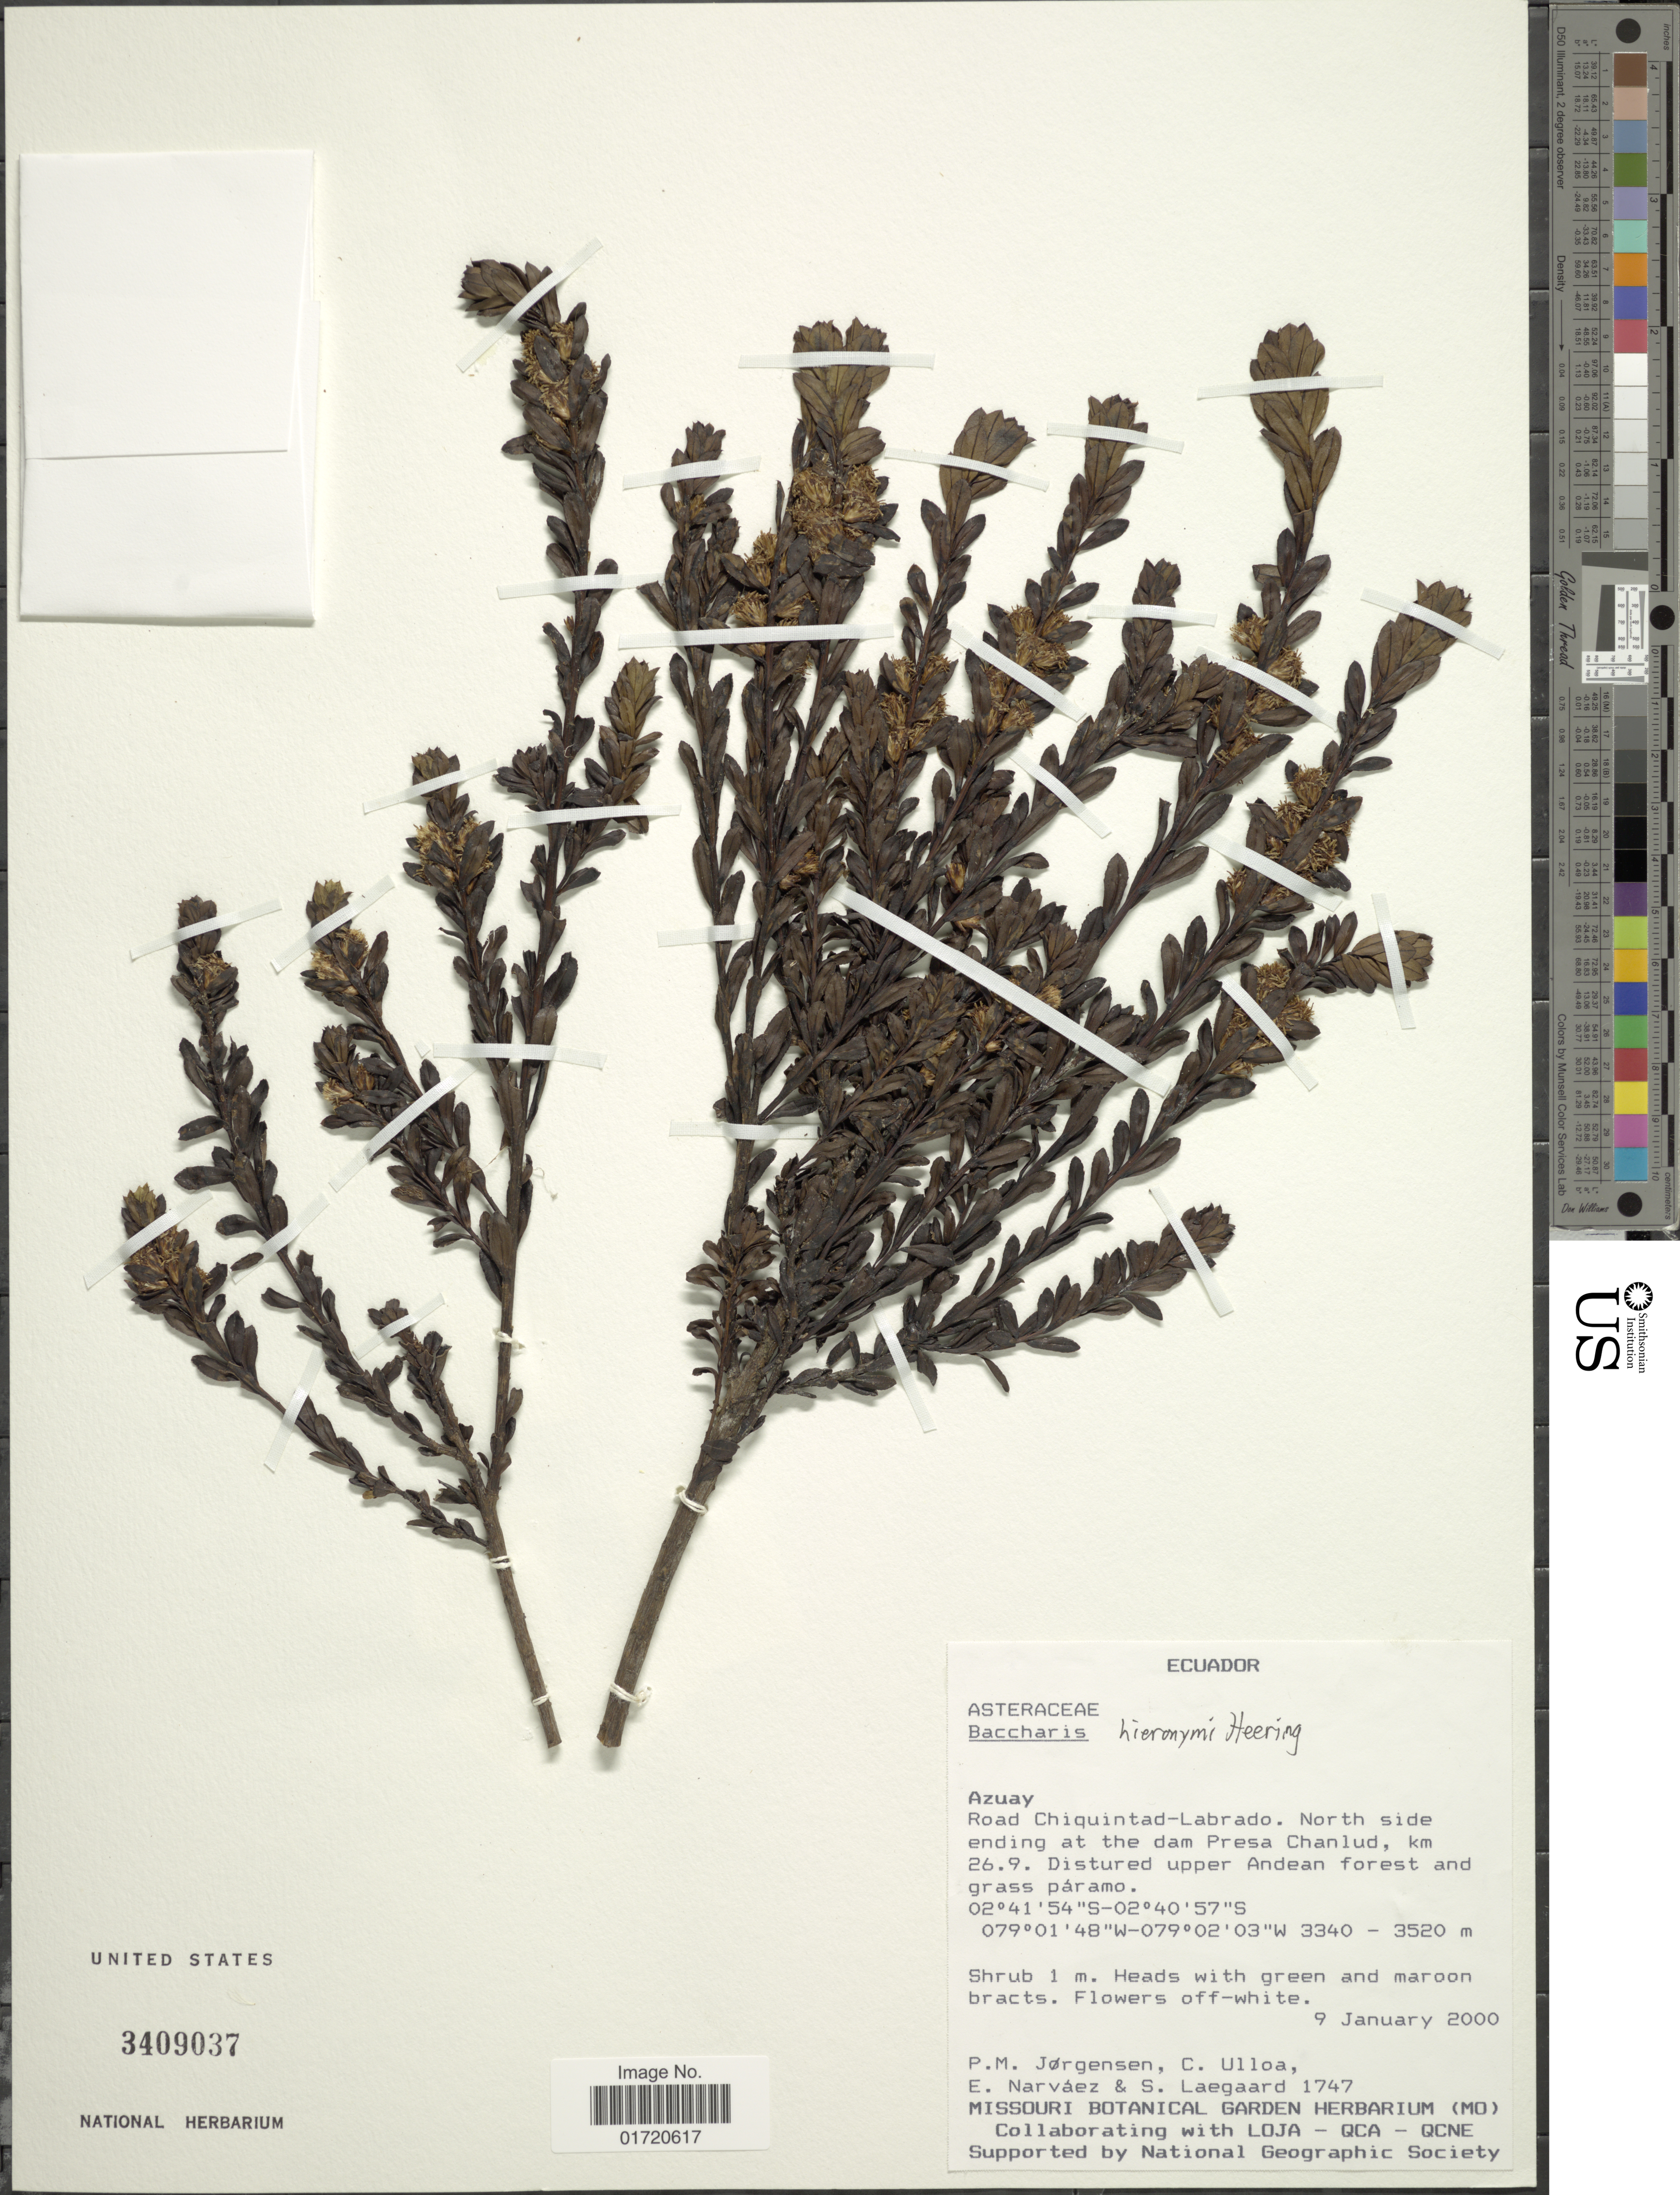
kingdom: Plantae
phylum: Tracheophyta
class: Magnoliopsida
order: Asterales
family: Asteraceae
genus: Baccharis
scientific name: Baccharis hieronymi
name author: Heering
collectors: P. M. Jørgensen, C. Ulloa, E. Narváez & S. Lægaard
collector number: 1747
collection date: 2000-01-09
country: Ecuador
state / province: Azuay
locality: Road Chiquintad-Labrado, north side ending at the dam Presa Chanlud, km 26.9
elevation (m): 3340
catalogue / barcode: US 3409037